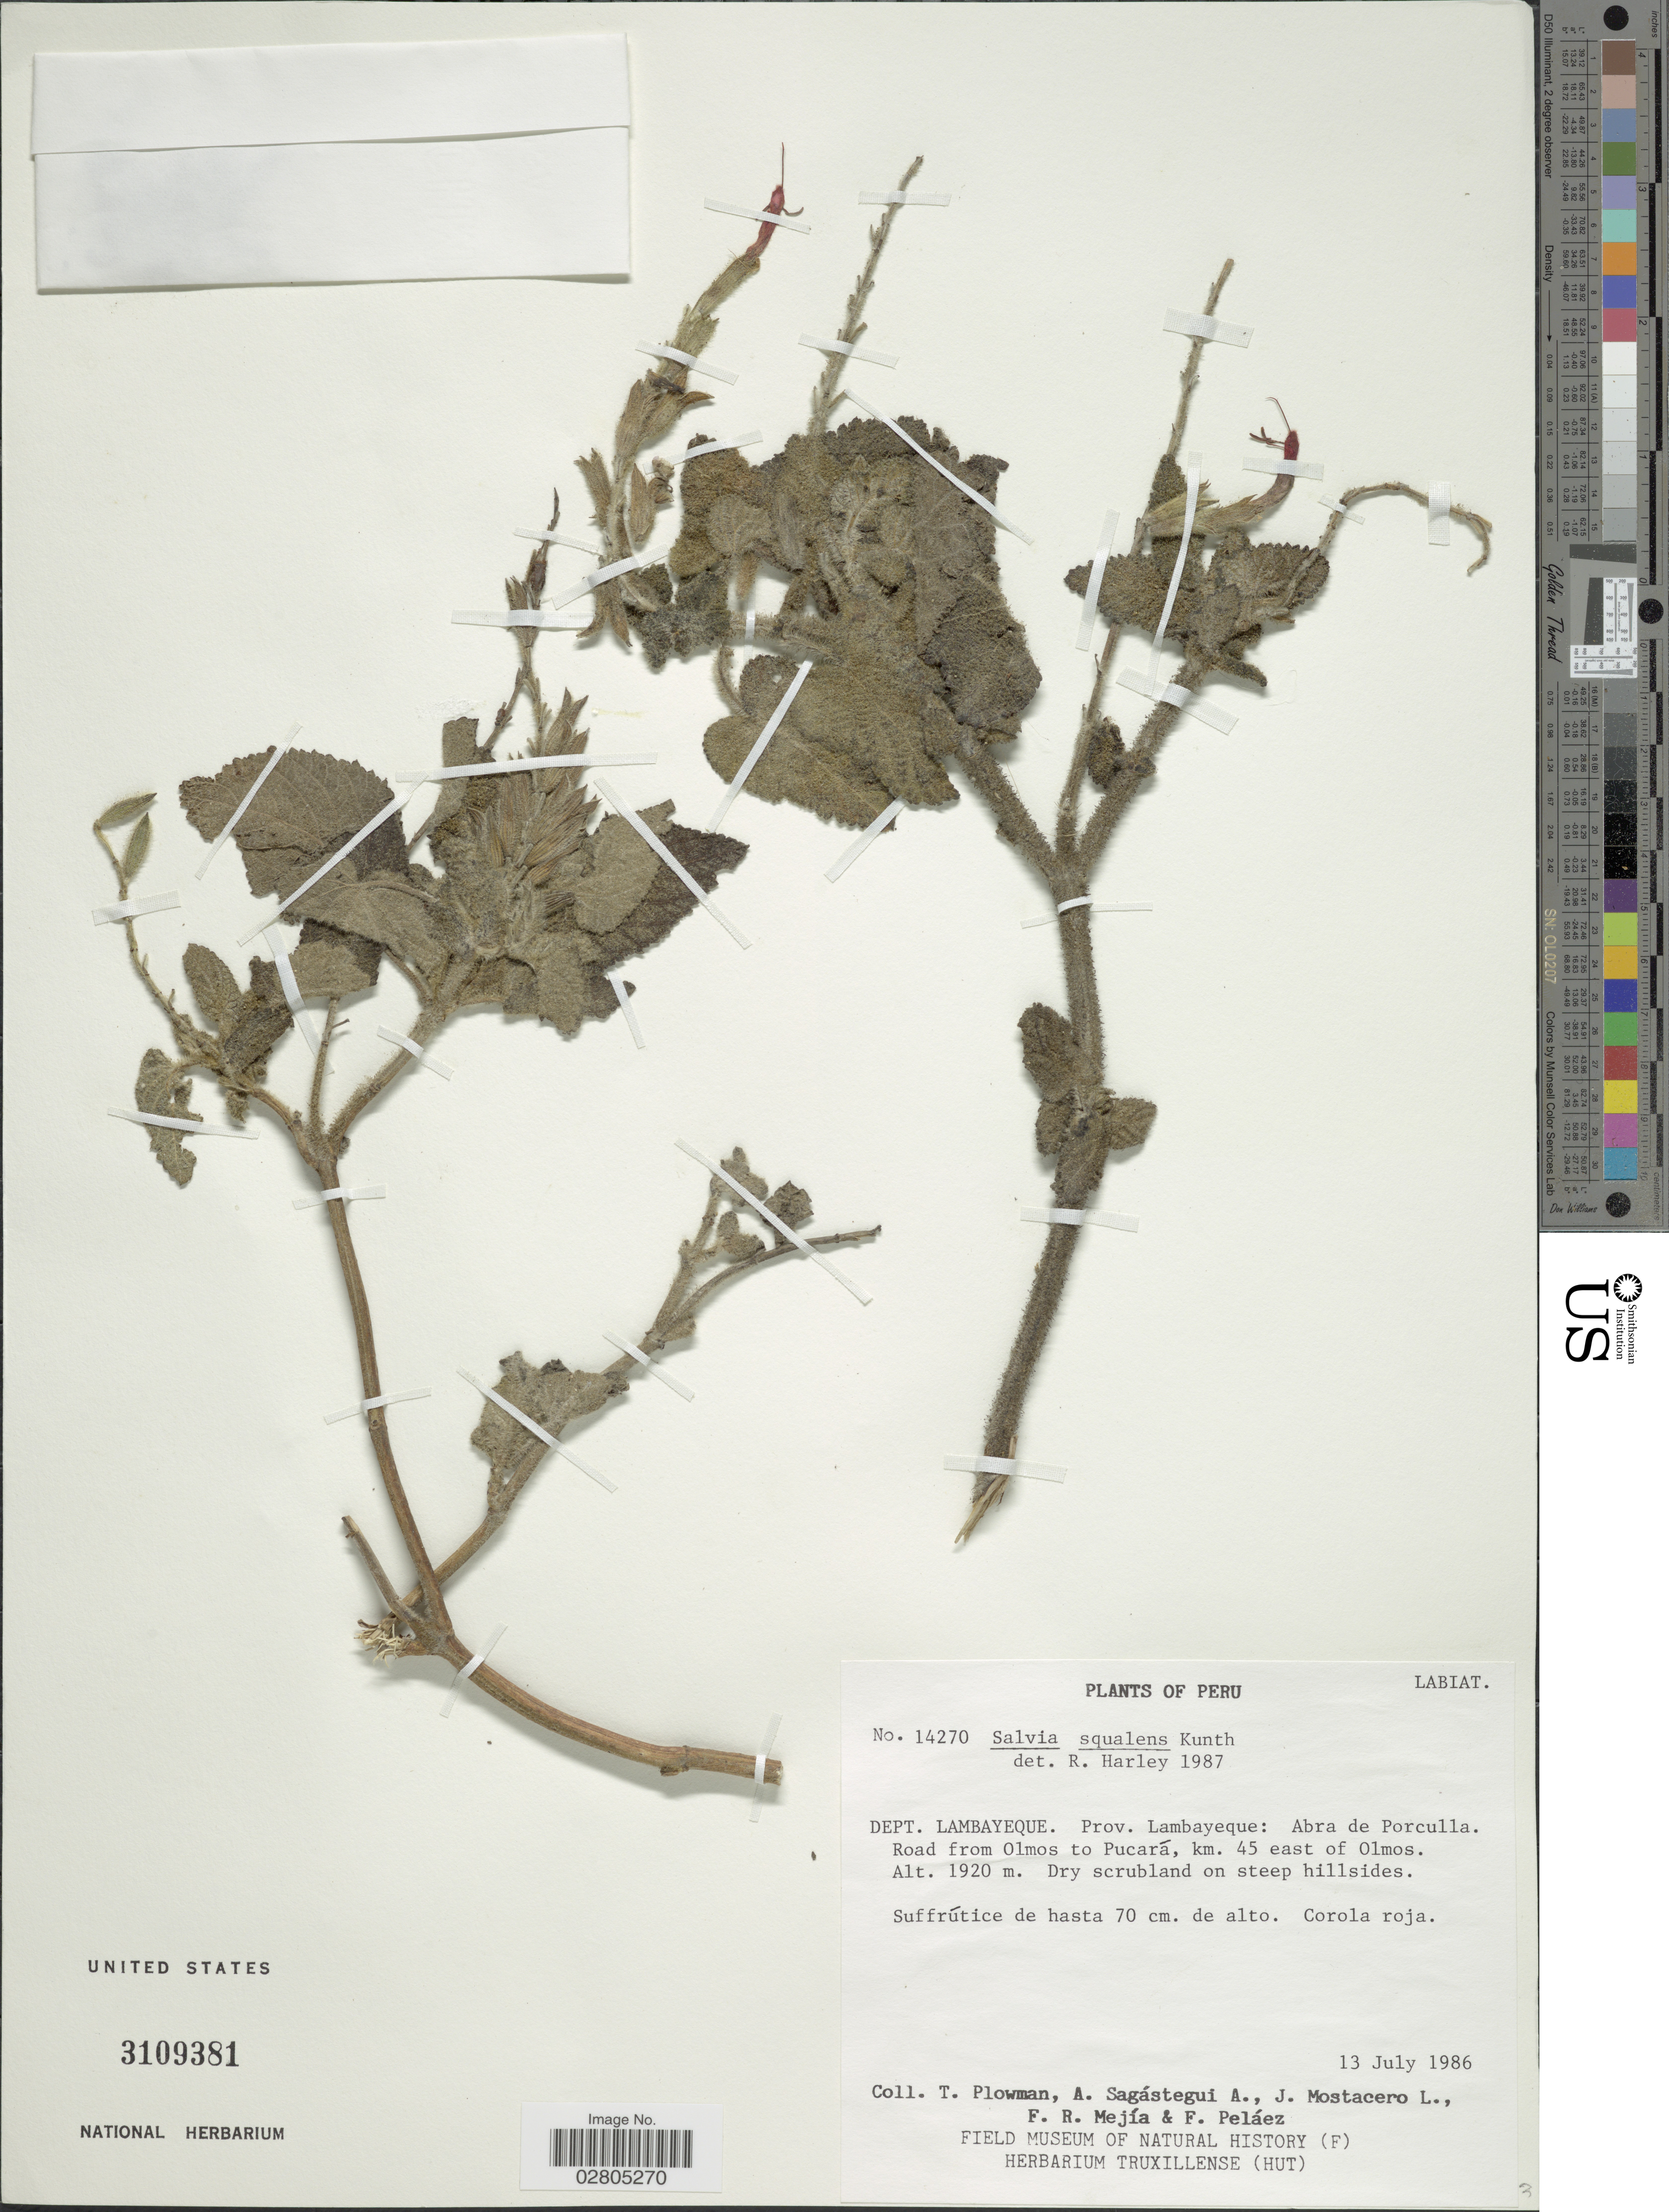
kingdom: Plantae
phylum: Tracheophyta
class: Magnoliopsida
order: Lamiales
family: Lamiaceae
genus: Salvia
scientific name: Salvia squalens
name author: Kunth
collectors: T. Plowman, A. Sagástegui A., J. Mostacero L., F. R. Mejia & F. Pelaez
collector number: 14270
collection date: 1986-07-13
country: Peru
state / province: Lambayeque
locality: Dept. Lambayeque, Abra de Porculla, Road from Olmos to Pucará, km. 45 east of Olmos.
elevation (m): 1920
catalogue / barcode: US 3109381